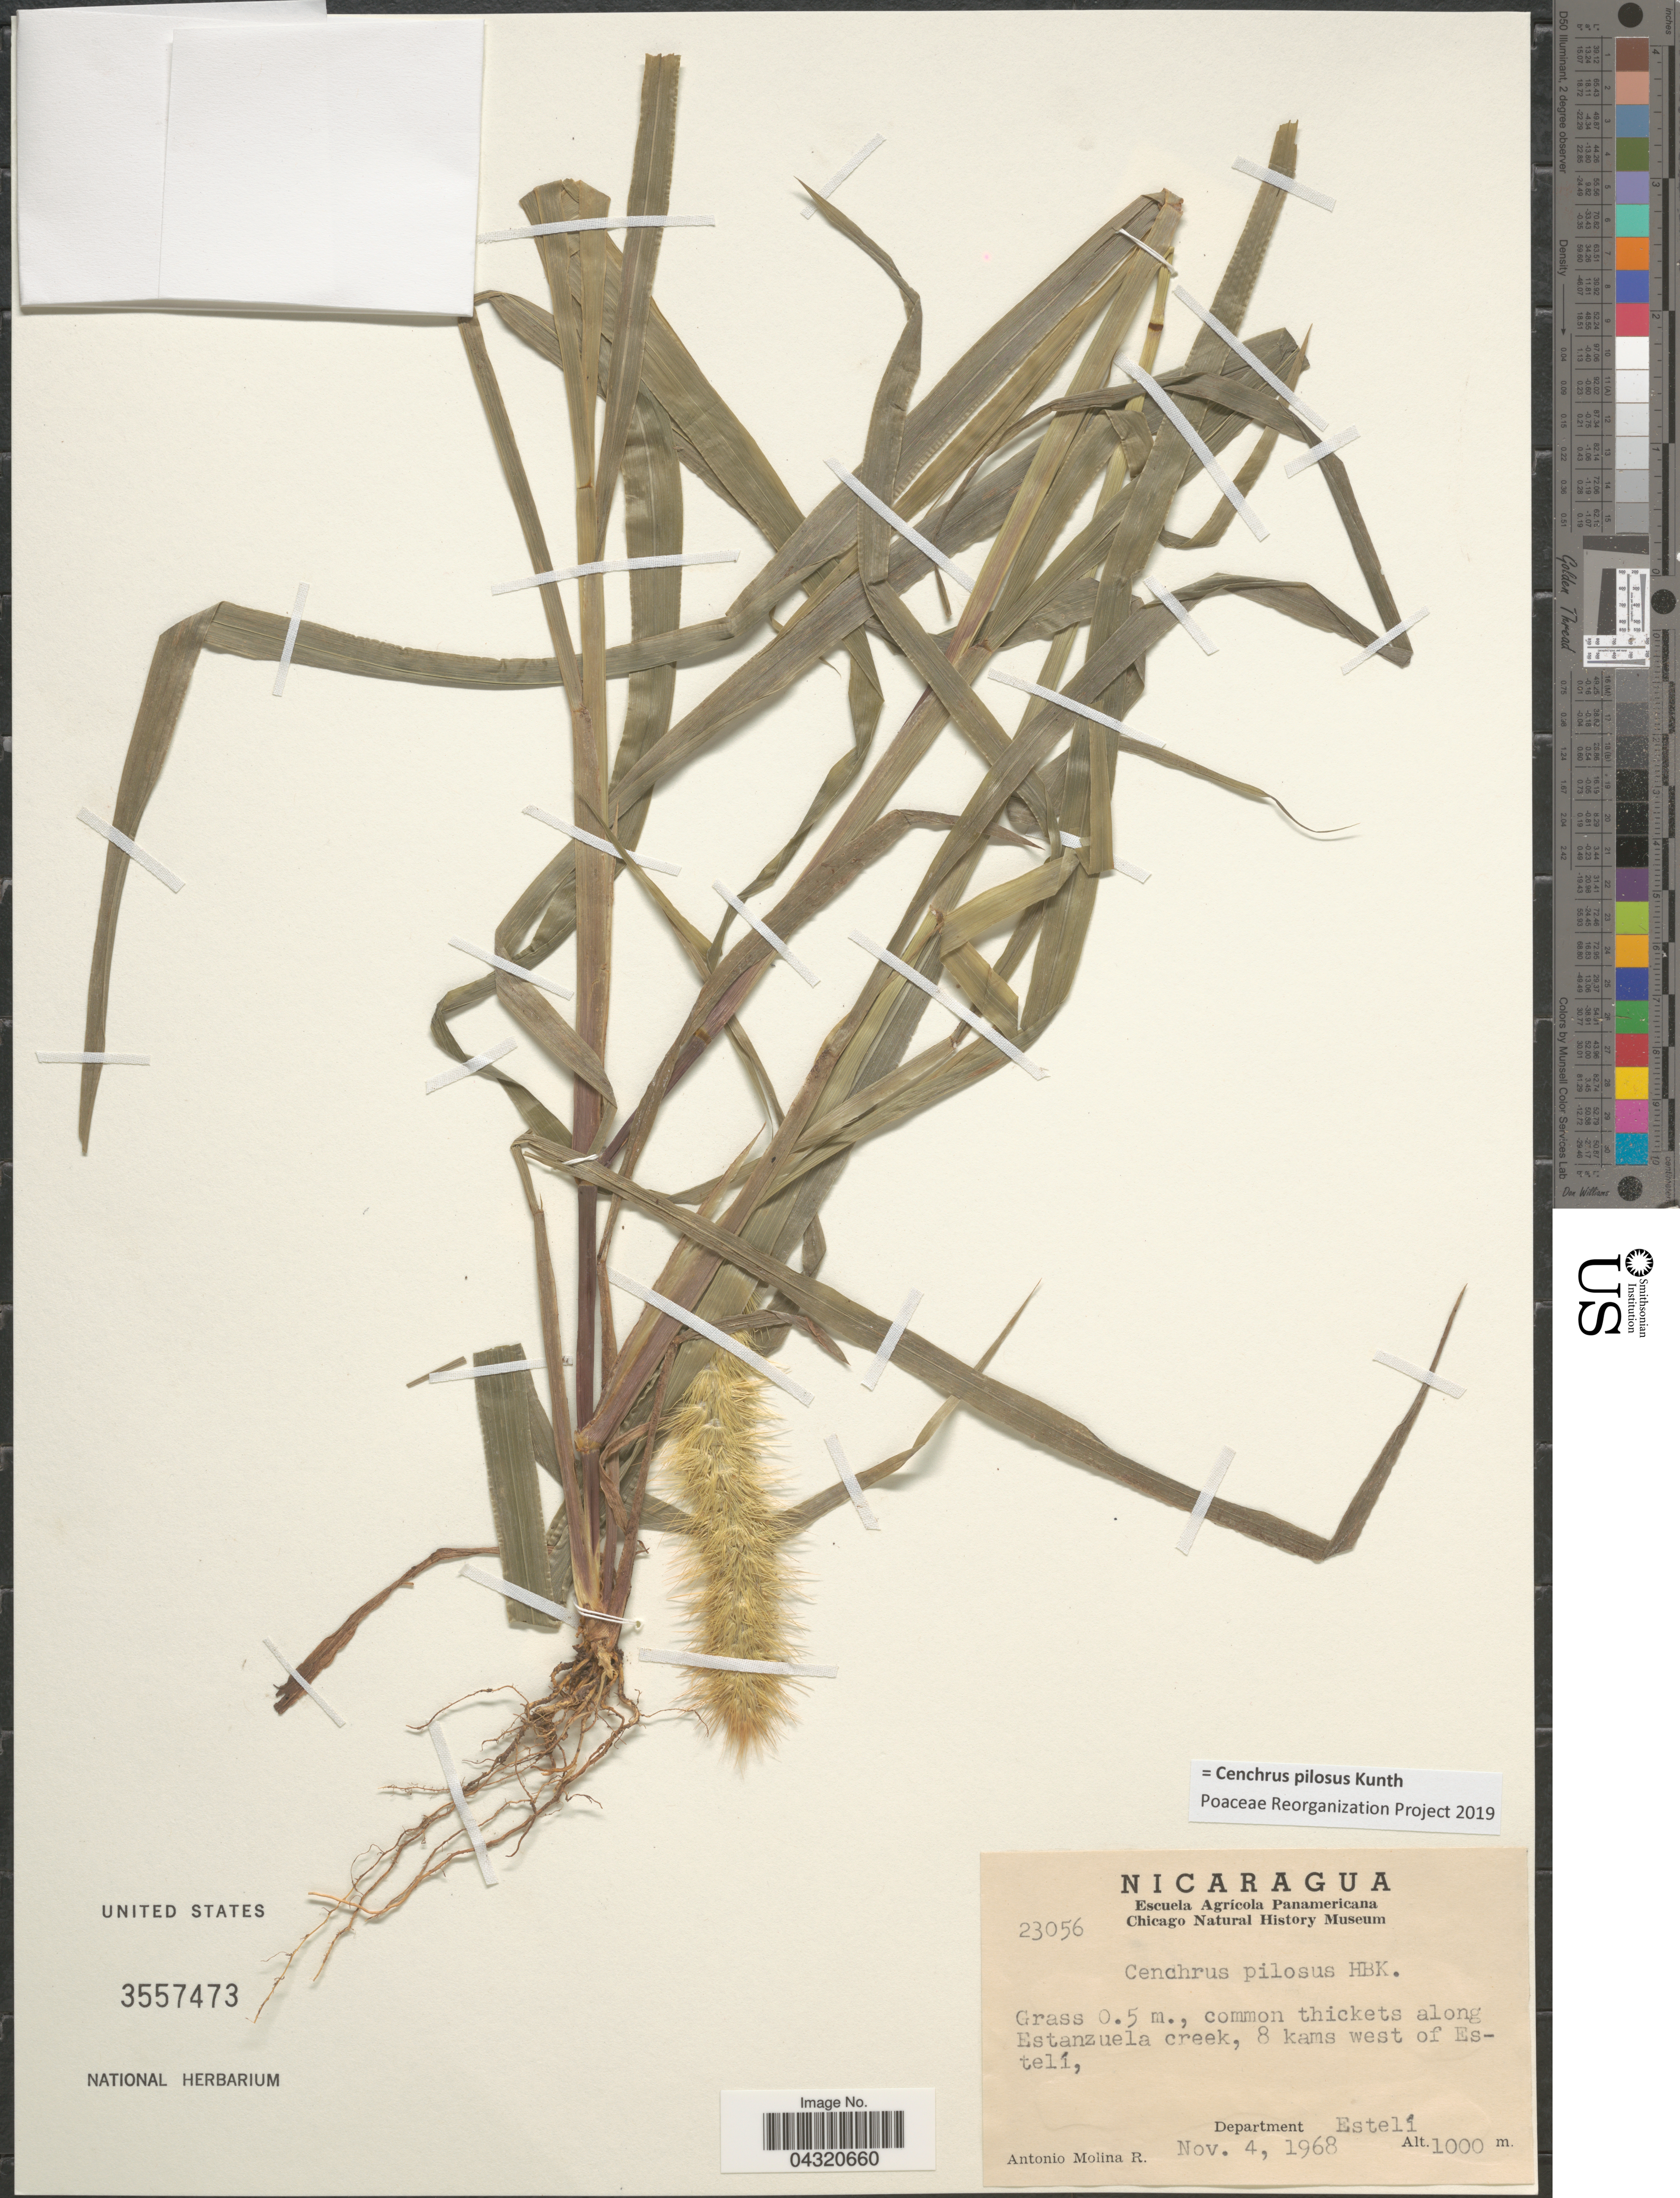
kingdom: Plantae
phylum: Tracheophyta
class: Liliopsida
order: Poales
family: Poaceae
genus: Cenchrus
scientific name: Cenchrus pilosus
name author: Kunth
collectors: A. Molina R.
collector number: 23056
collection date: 1968-11-04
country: Nicaragua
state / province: Esteli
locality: Common thickets along Estanzuela creek, 8 kams west of Estelí. Department Estelí.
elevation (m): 1000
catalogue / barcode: US 3557473